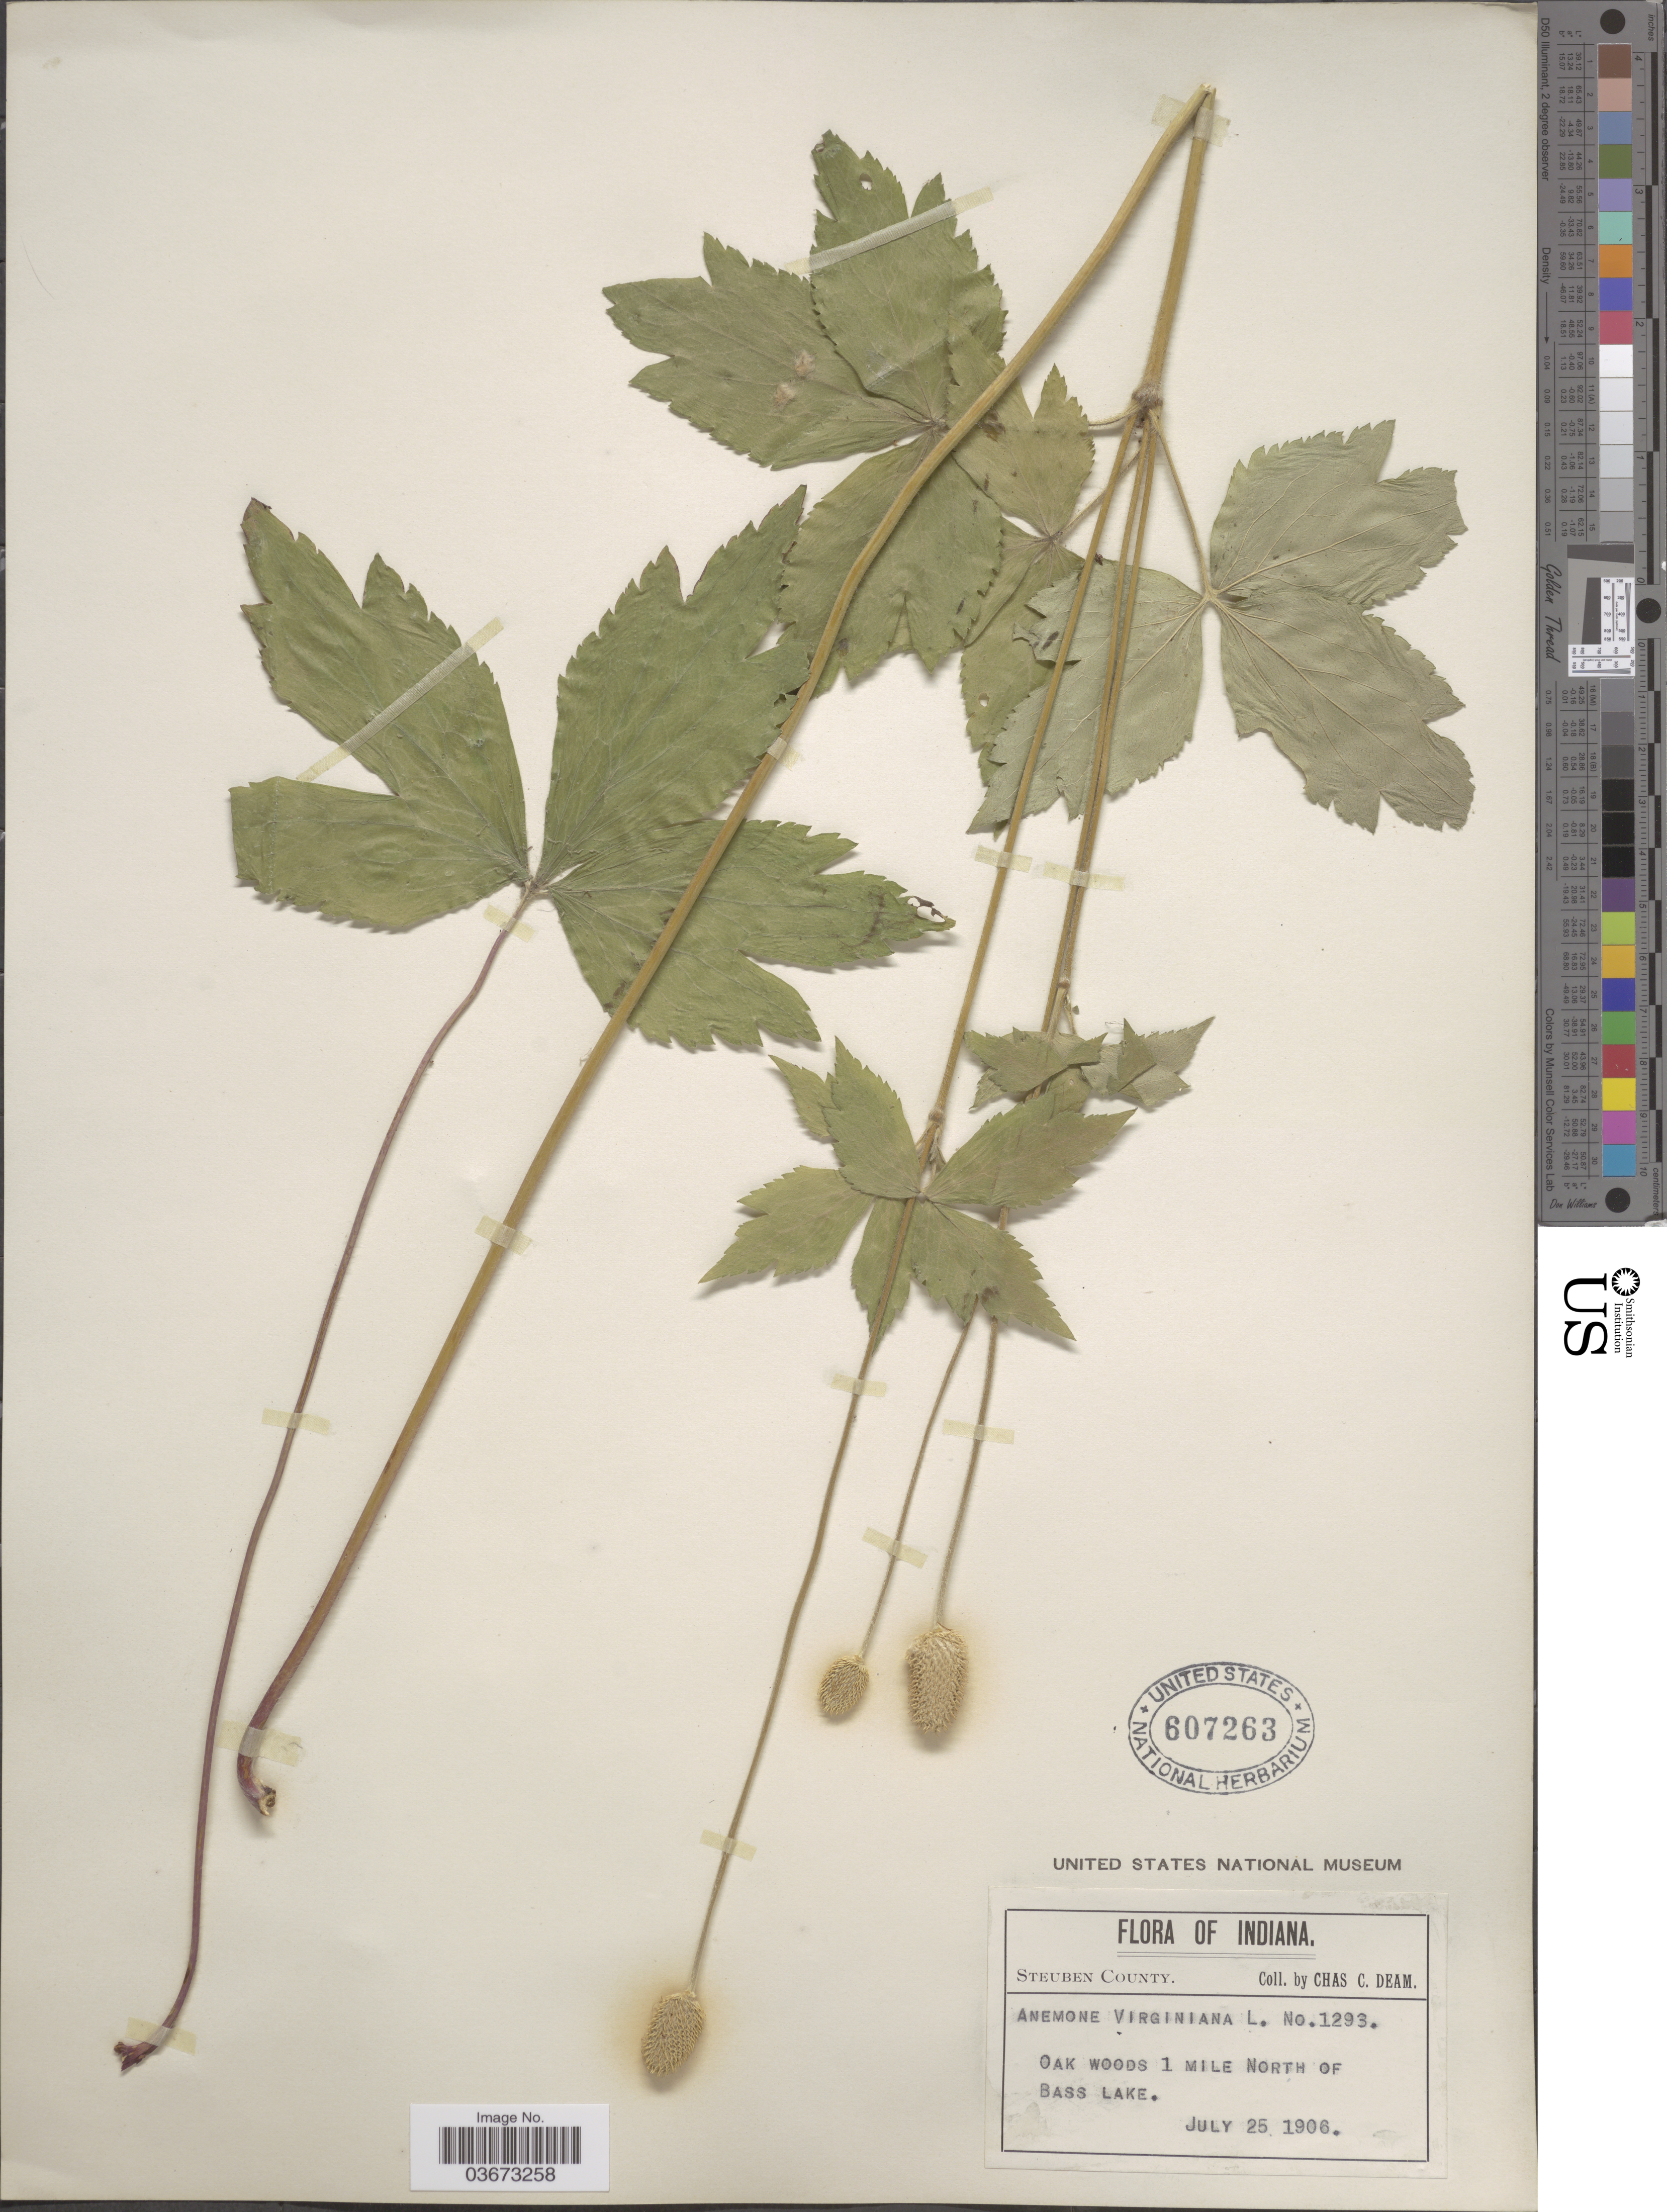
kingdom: Plantae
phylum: Tracheophyta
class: Magnoliopsida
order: Ranunculales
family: Ranunculaceae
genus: Anemone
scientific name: Anemone virginiana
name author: L.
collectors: C. C. Deam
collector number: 1293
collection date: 1906-07-25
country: United States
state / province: Indiana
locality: Steuben County. Oak woods 1 mile North of Bass Lake.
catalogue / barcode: US 607263